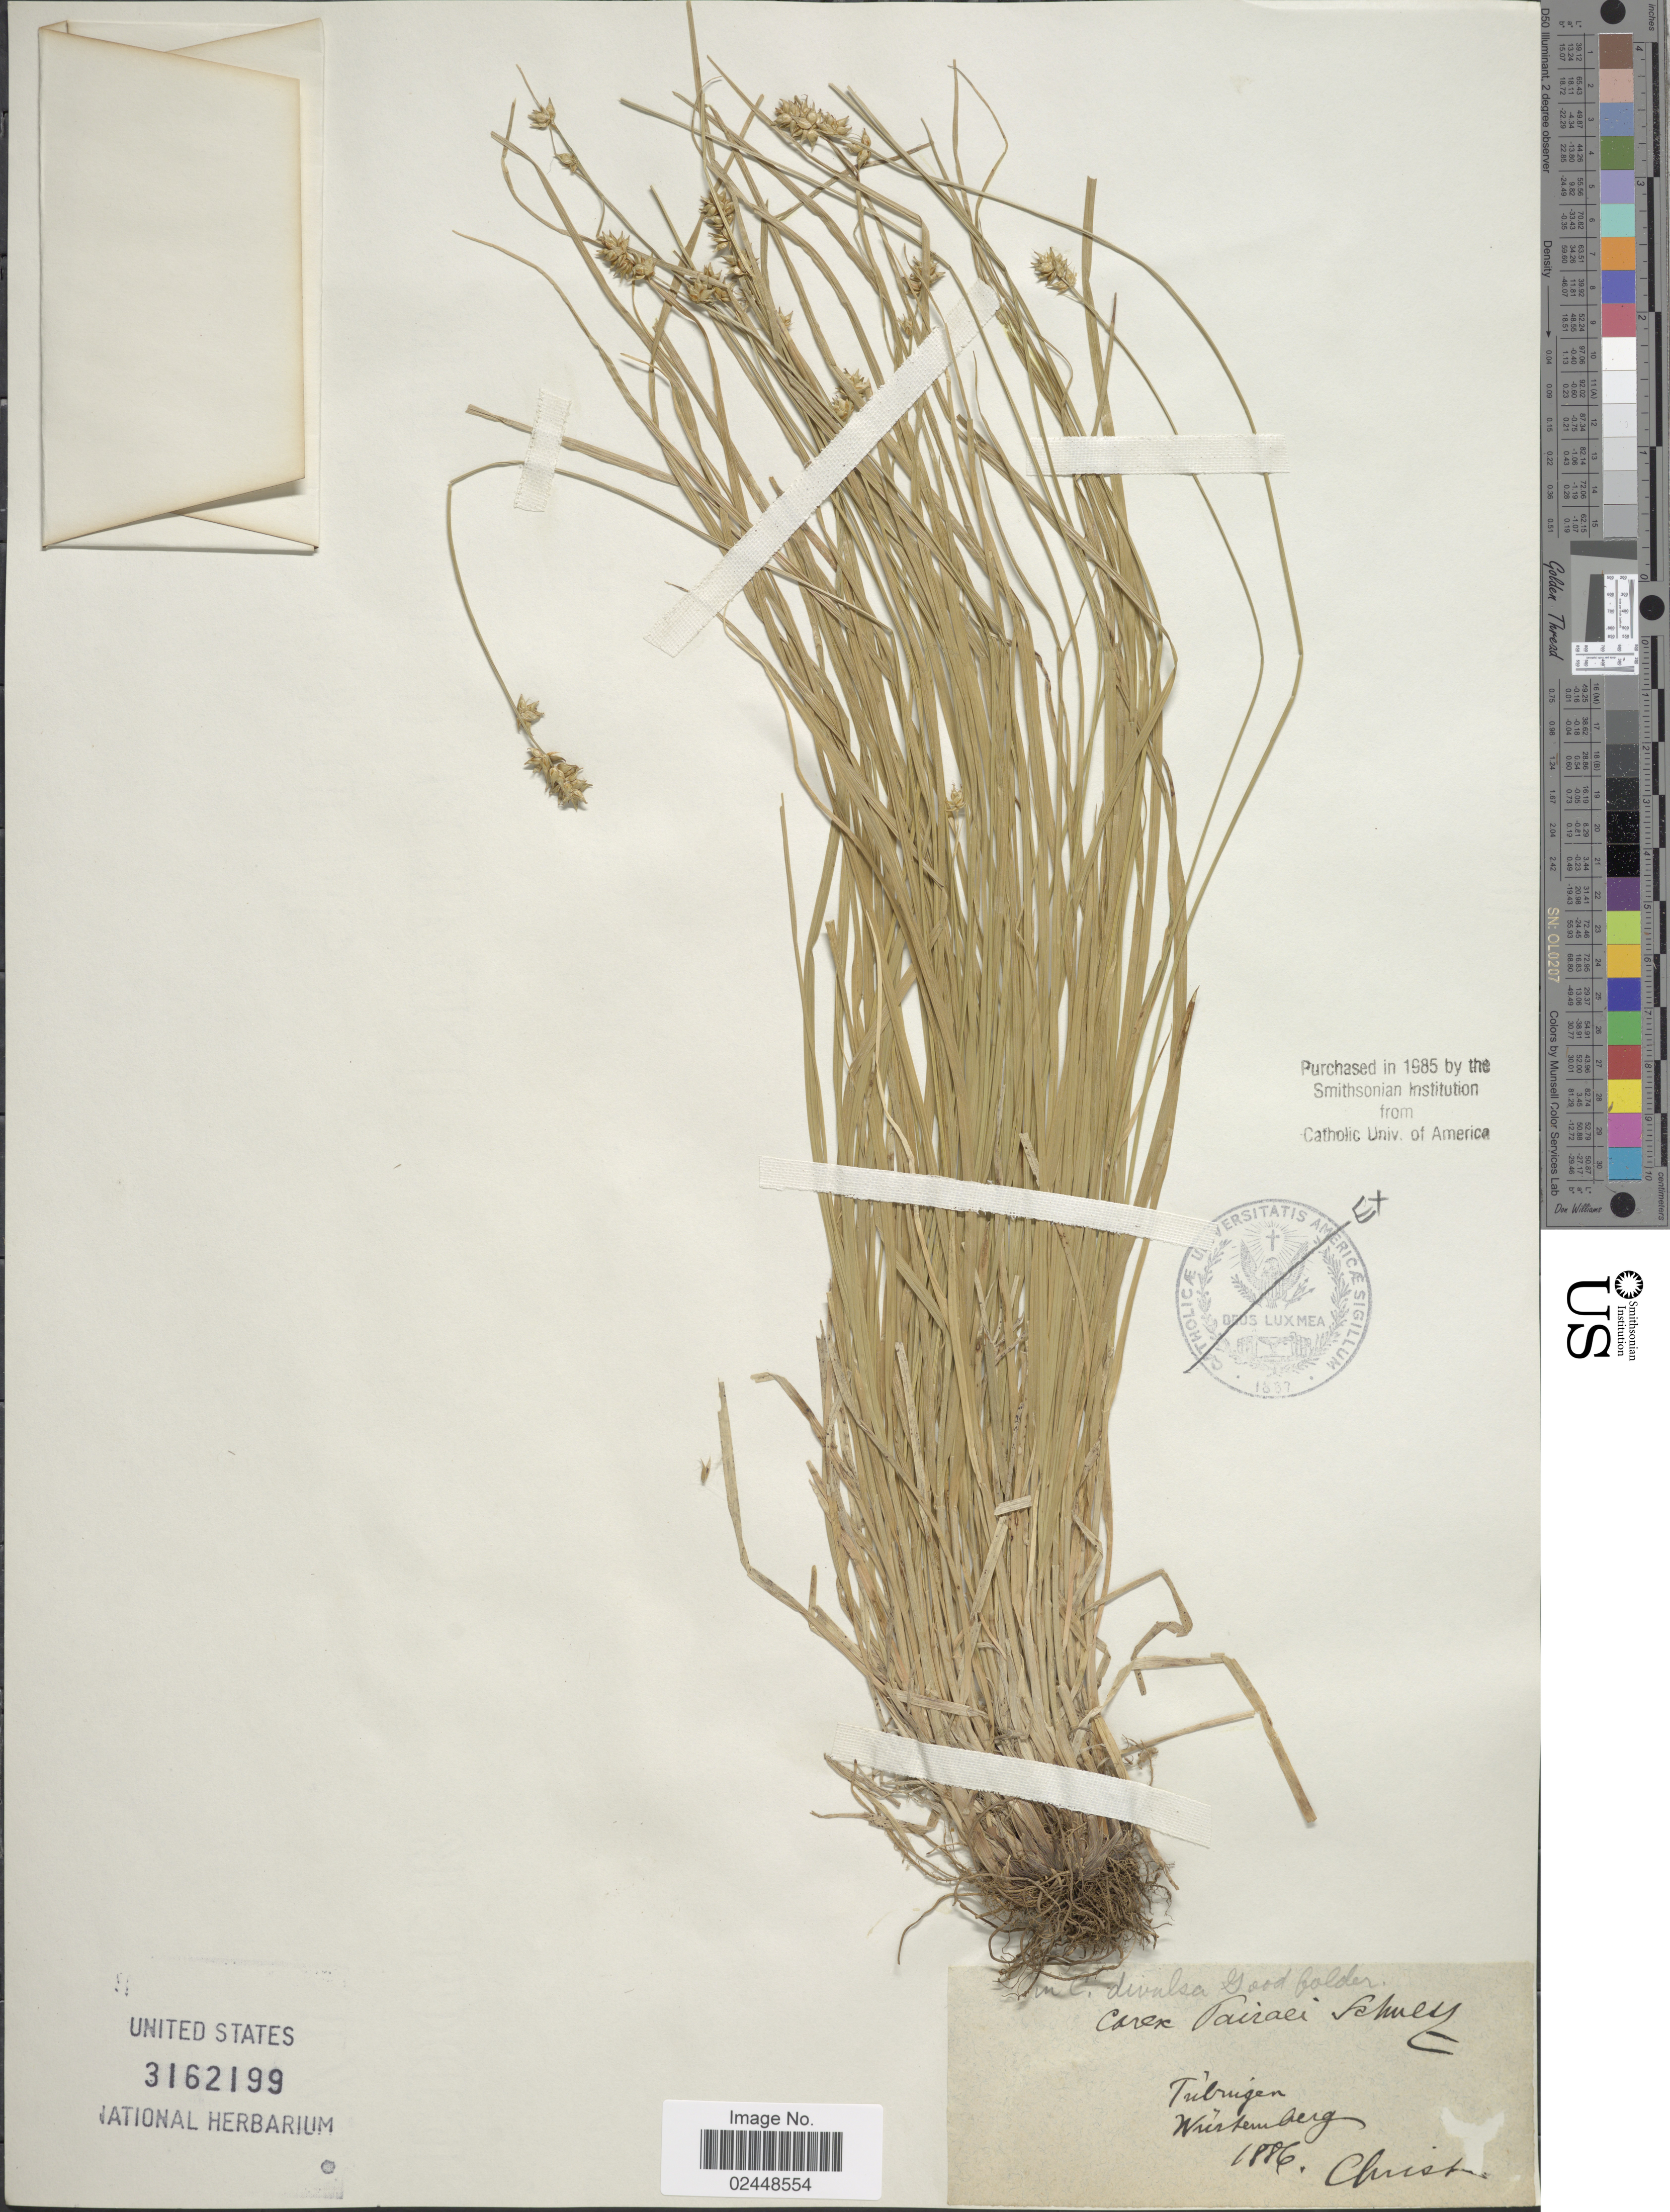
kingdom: Plantae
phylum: Tracheophyta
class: Liliopsida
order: Poales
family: Cyperaceae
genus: Carex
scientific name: Carex divulsa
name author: Stokes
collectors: Christ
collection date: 1886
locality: Tubugen, Wustemberg [interpreted]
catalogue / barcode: US 3162199